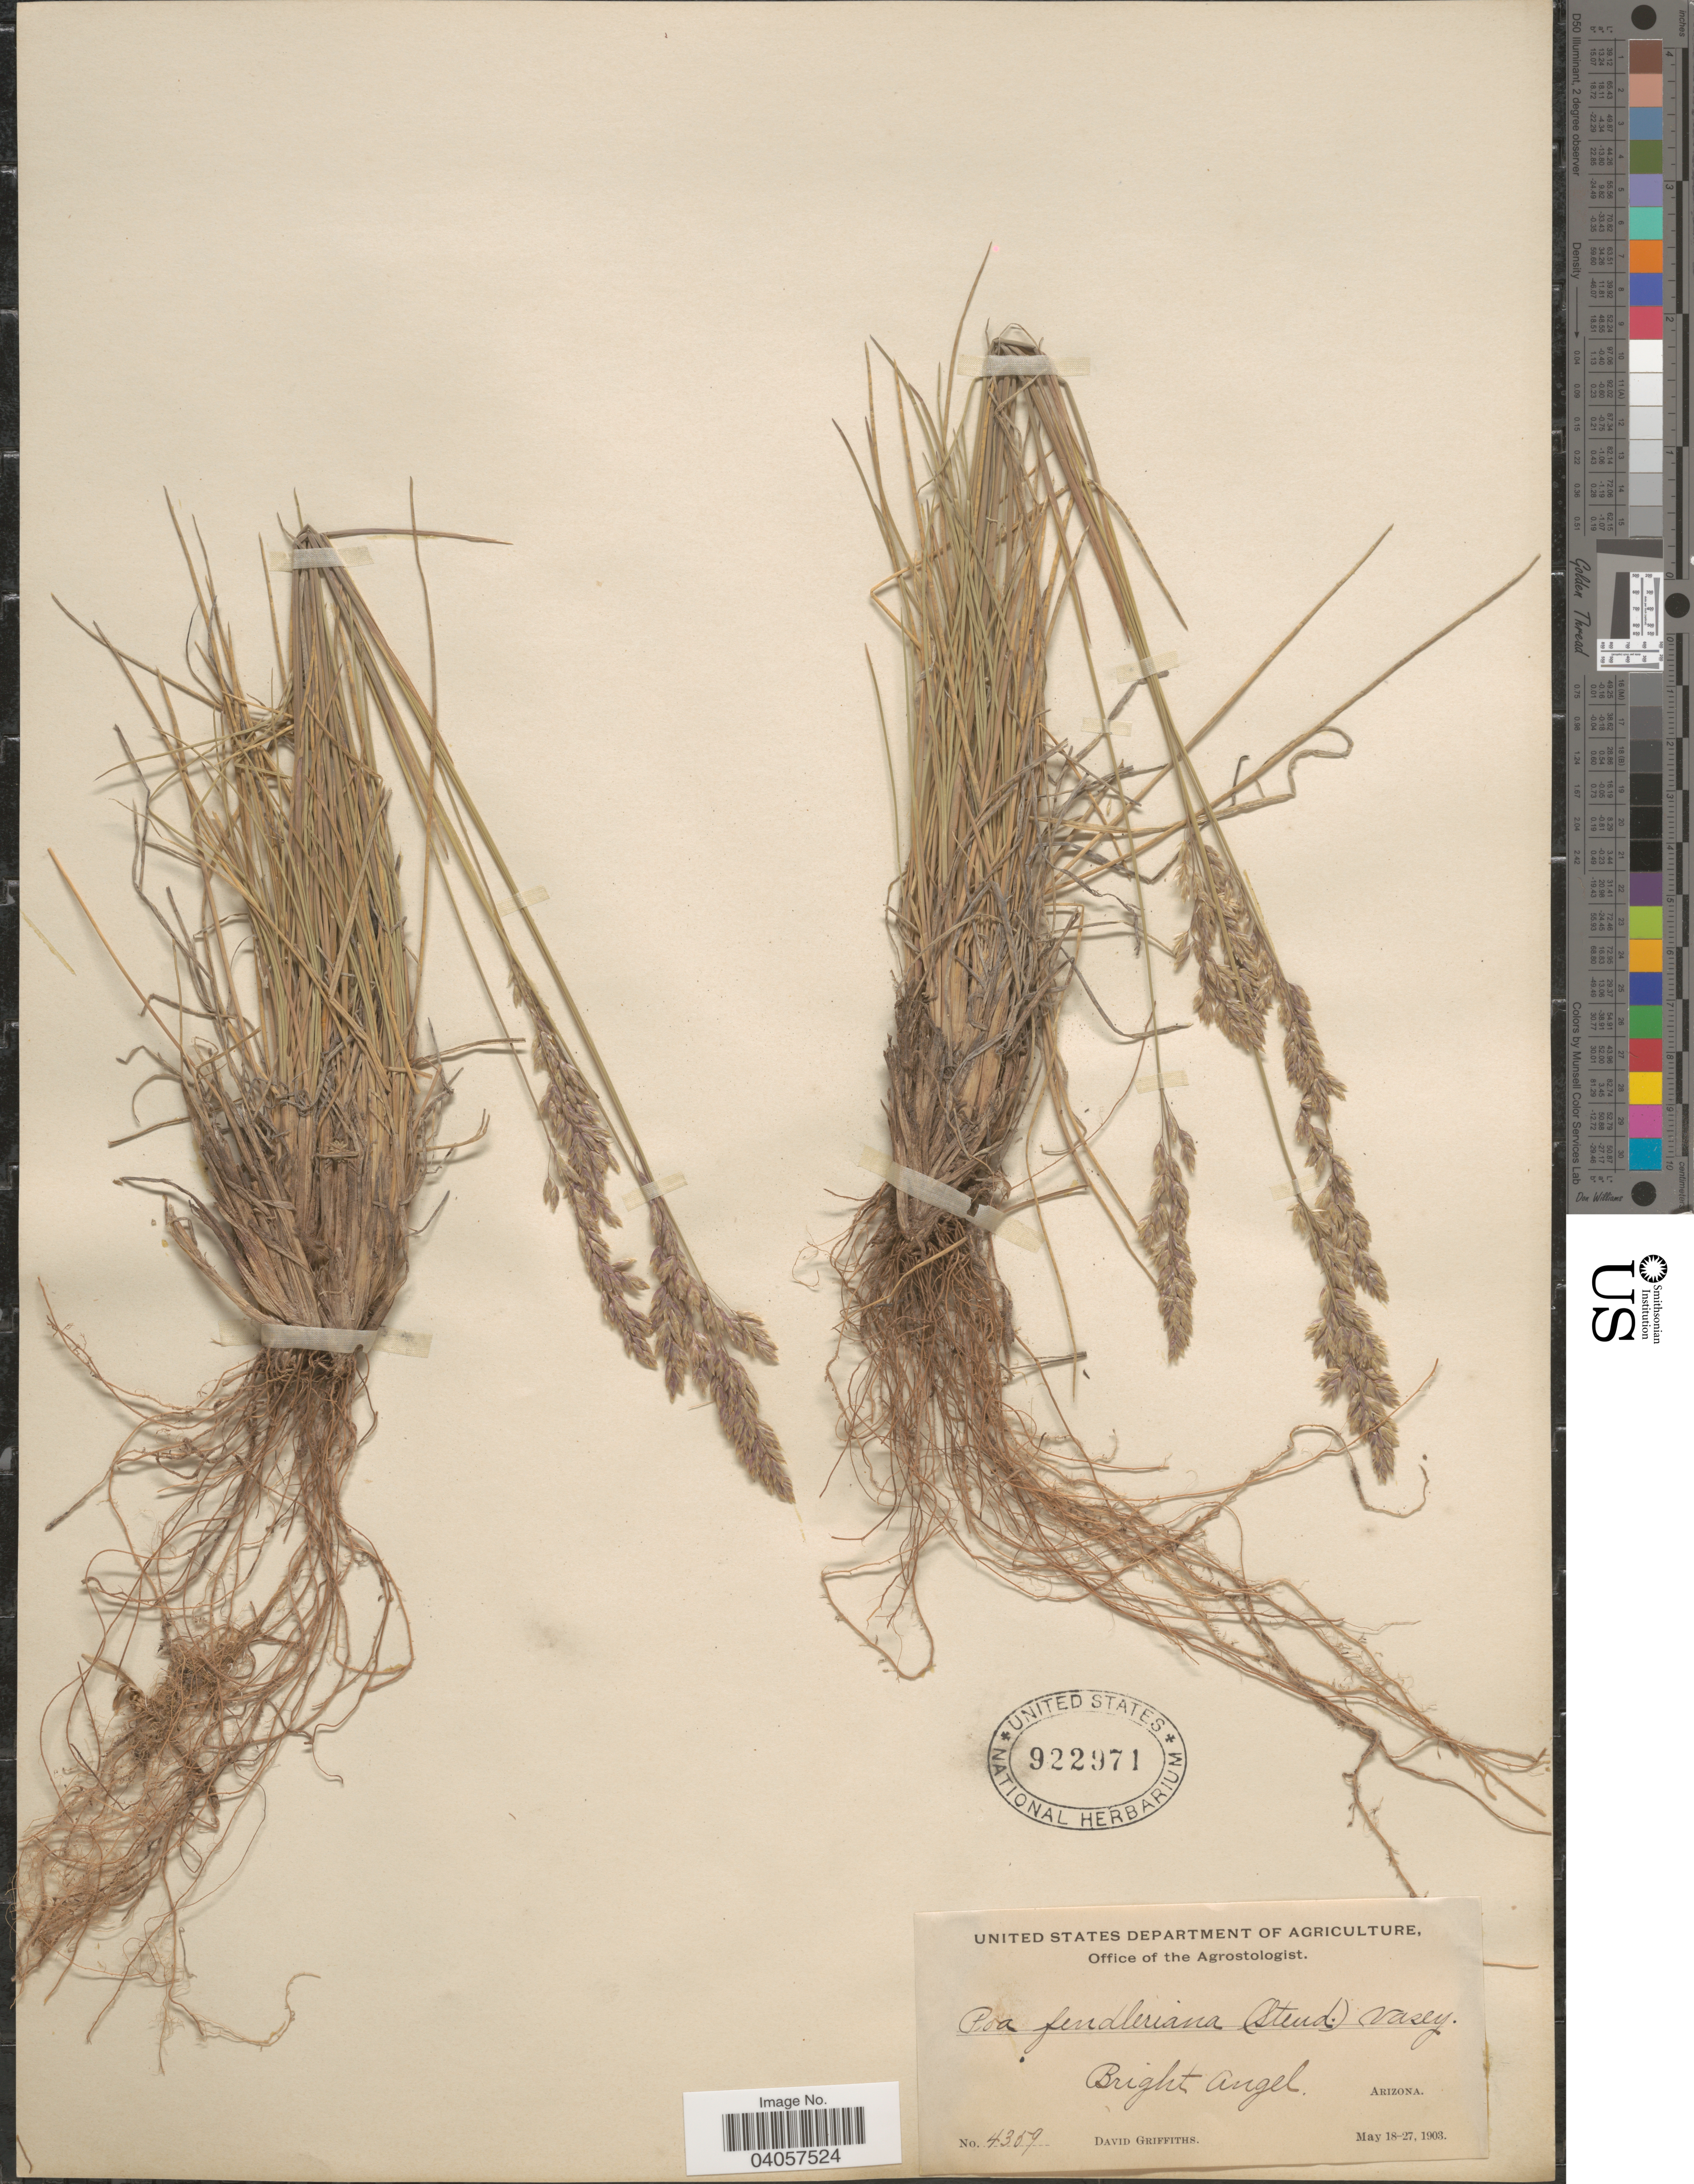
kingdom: Plantae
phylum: Tracheophyta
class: Liliopsida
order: Poales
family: Poaceae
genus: Poa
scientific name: Poa fendleriana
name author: (Steud.) Vasey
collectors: D. Griffiths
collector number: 4359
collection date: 1903-05-18/1903-05-27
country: United States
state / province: Arizona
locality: Bright Angel.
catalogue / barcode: US 922971